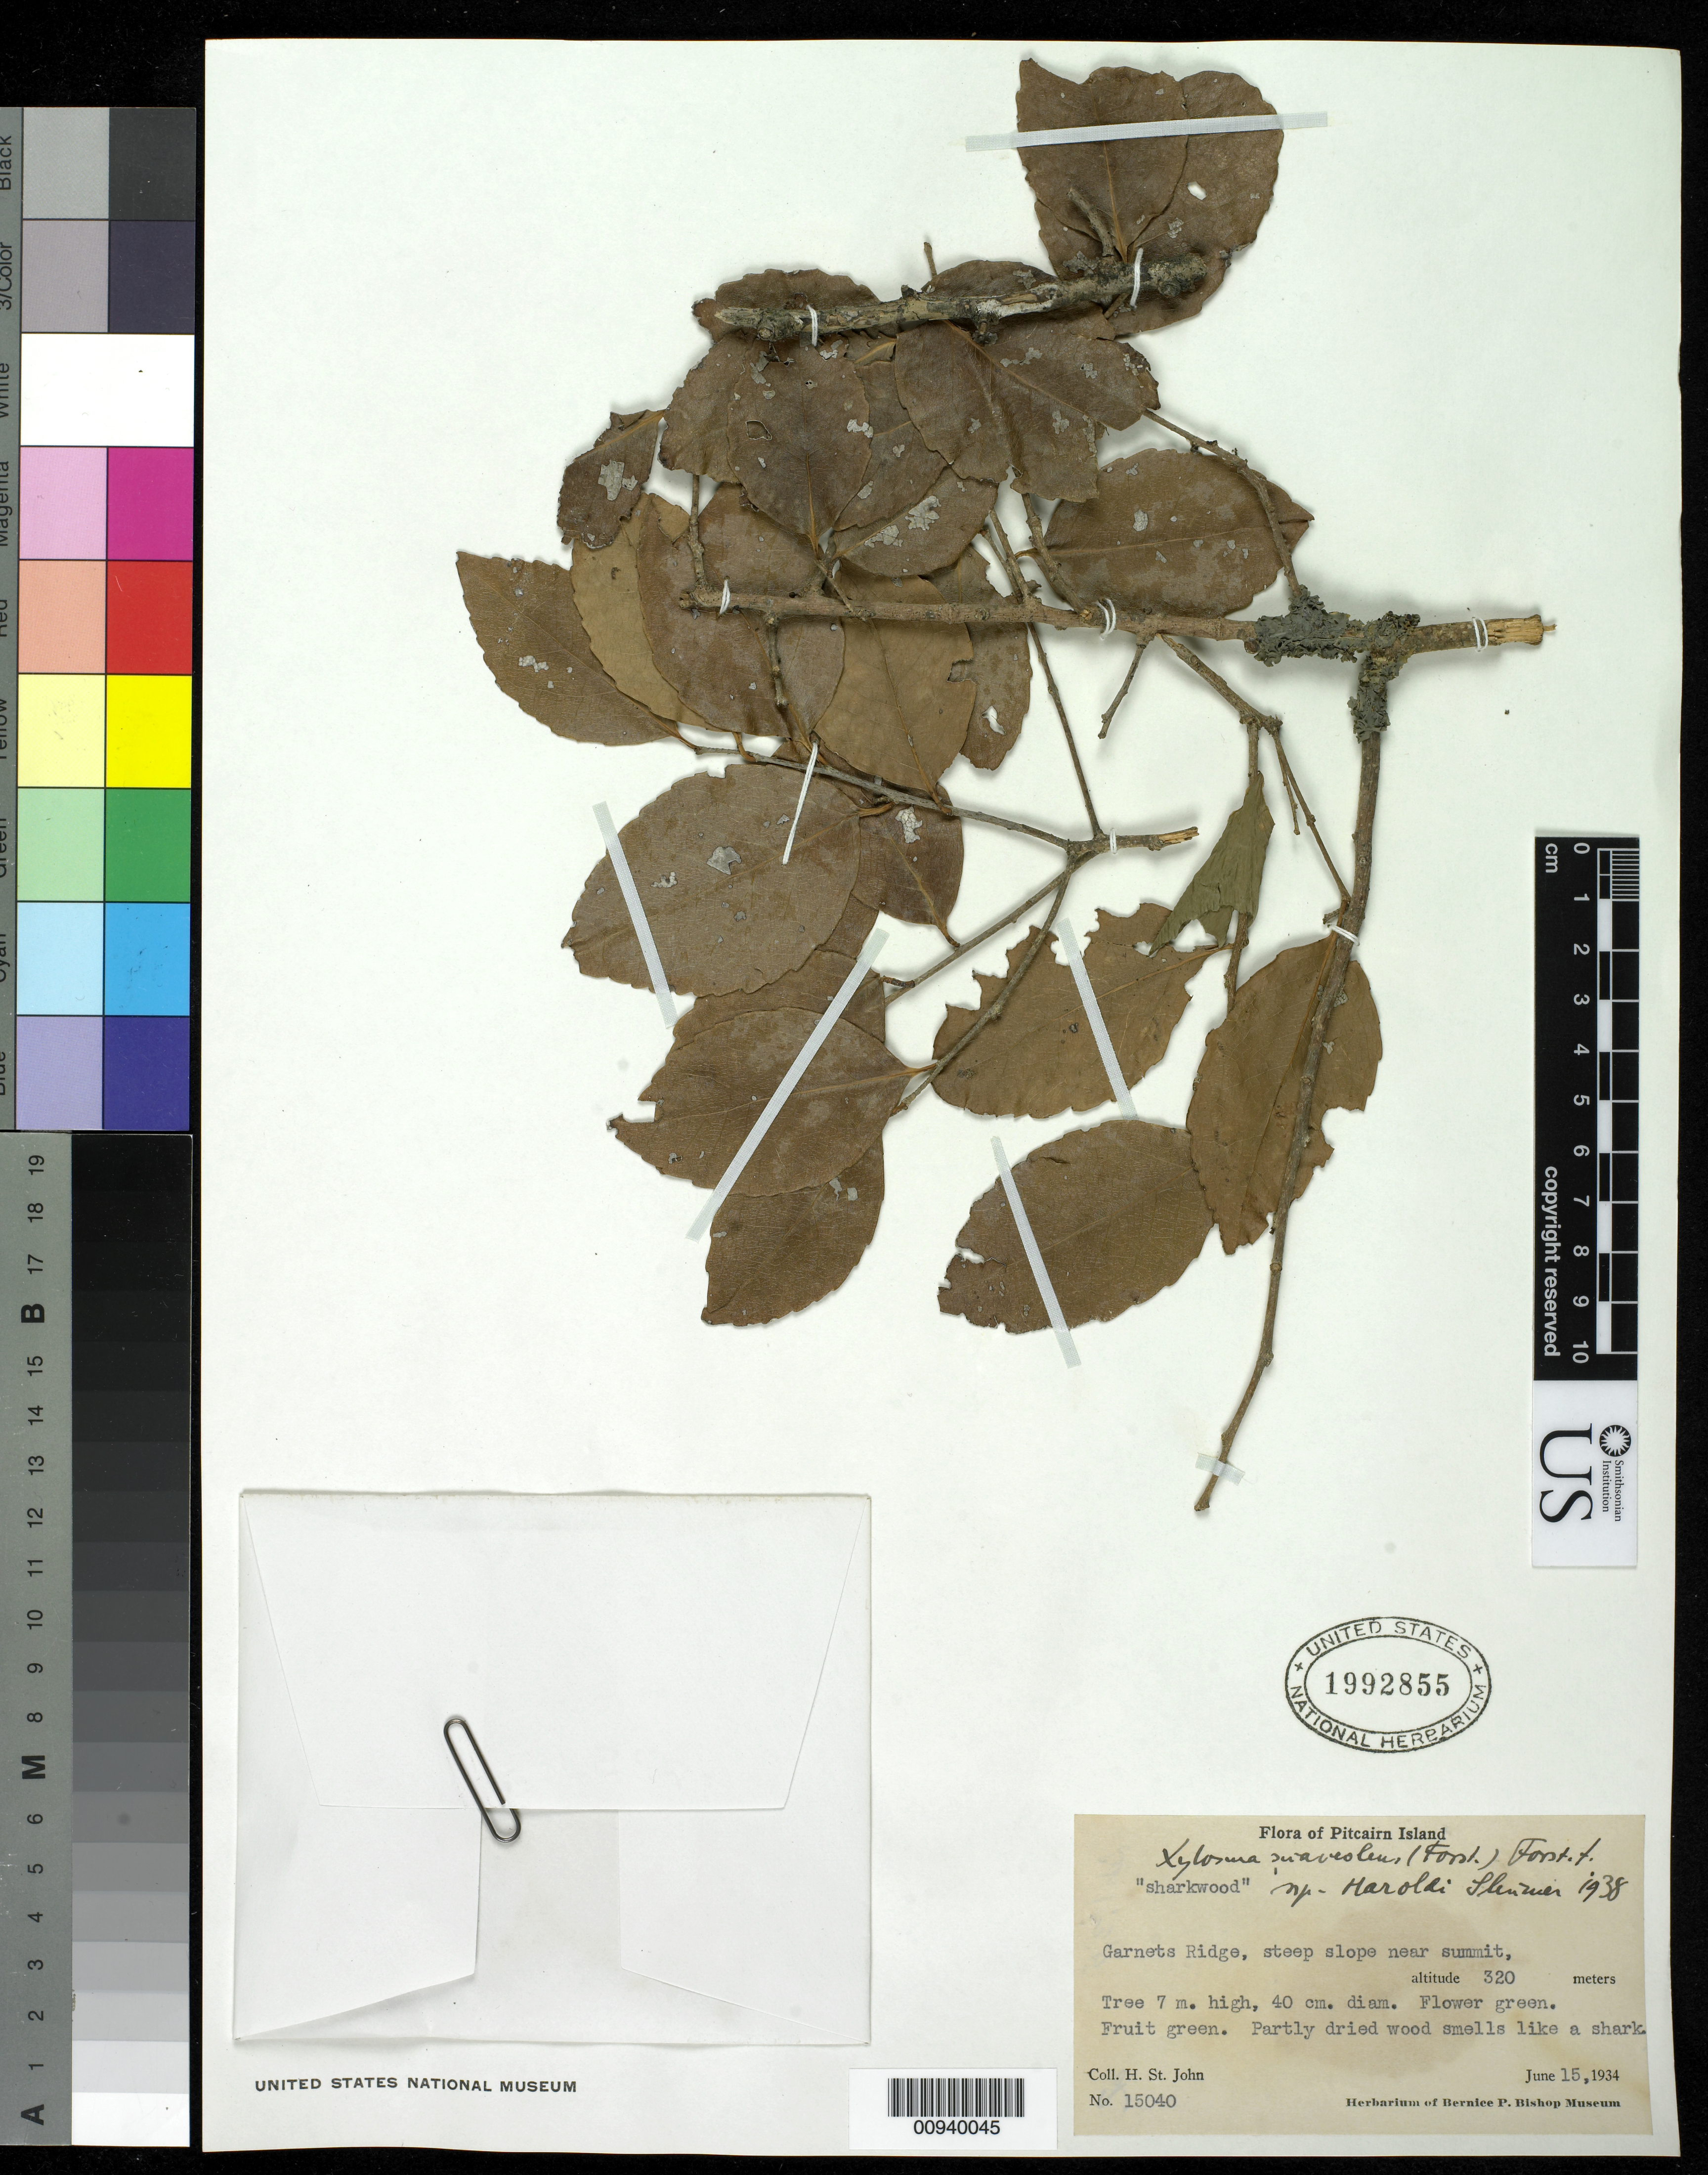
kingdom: Plantae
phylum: Tracheophyta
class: Magnoliopsida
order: Malpighiales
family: Salicaceae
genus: Xylosma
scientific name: Xylosma suaveolens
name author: G. Forst.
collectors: H. St. John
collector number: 15040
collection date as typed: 15 Jun 1934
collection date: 1934-06-15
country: Pitcairn Islands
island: Pitcairn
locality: Garnets Ridge, steep slope near summit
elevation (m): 320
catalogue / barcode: US 1992855